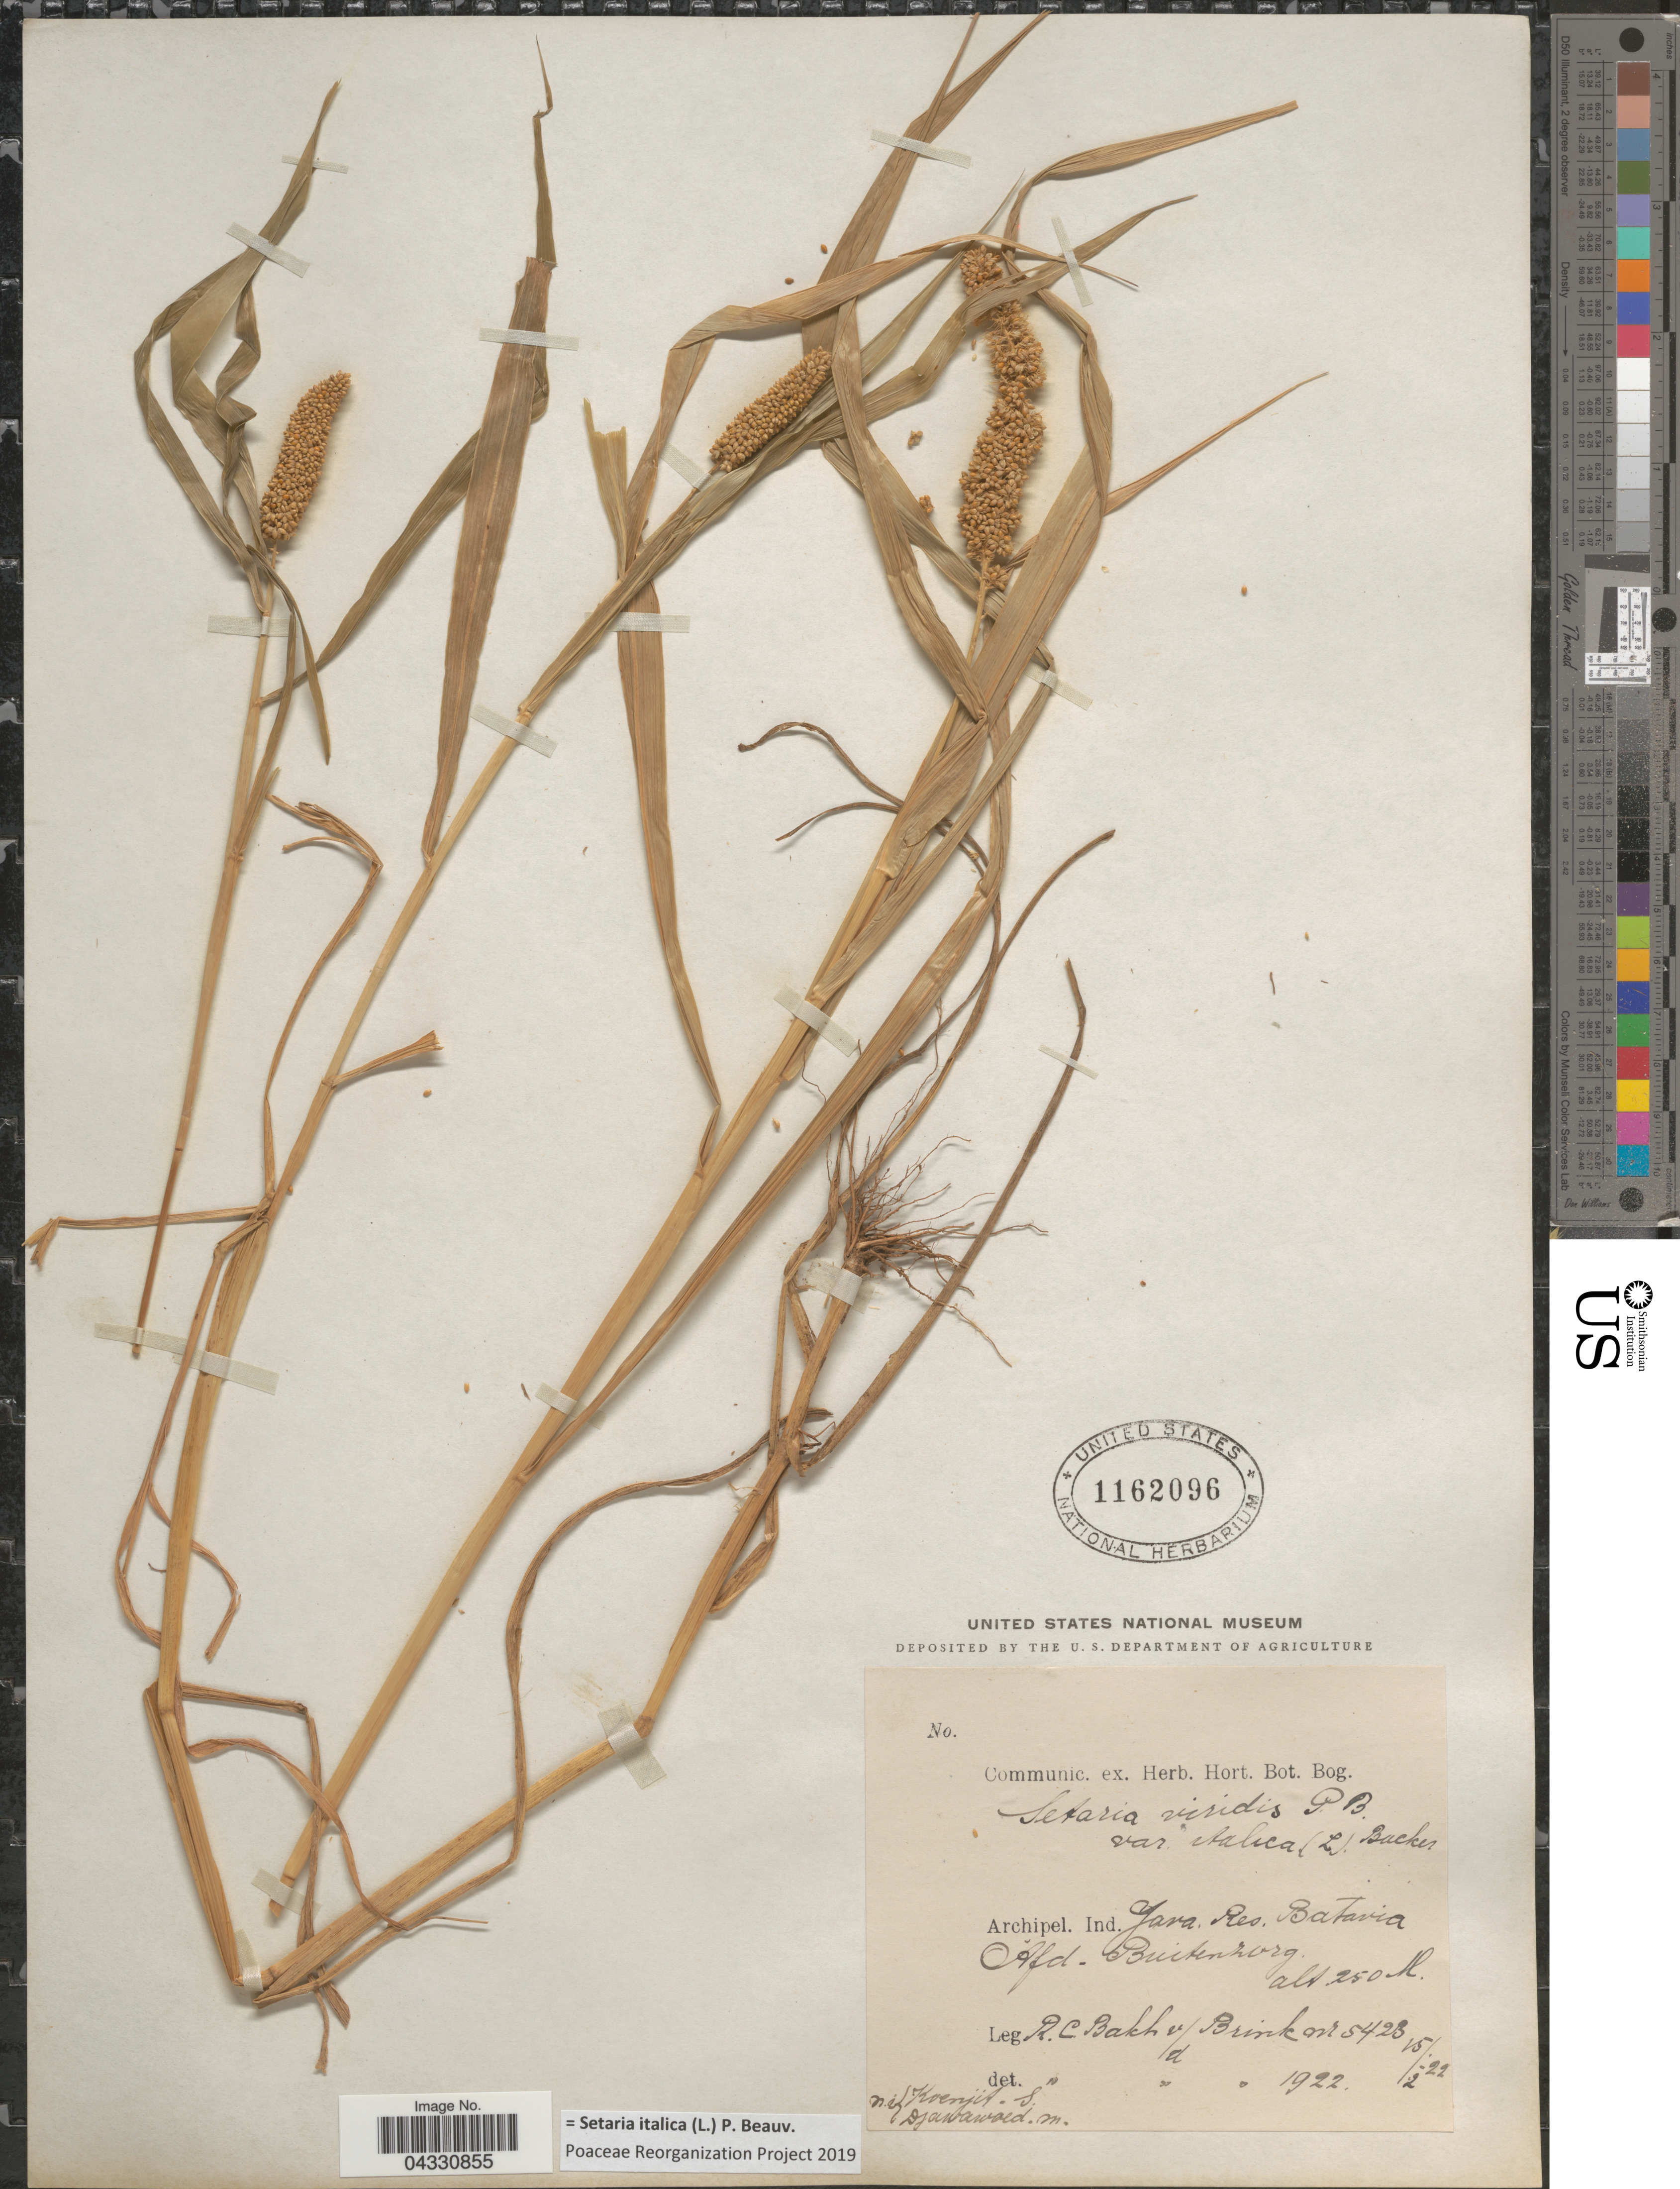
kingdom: Plantae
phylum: Tracheophyta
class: Liliopsida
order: Poales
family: Poaceae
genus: Setaria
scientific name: Setaria italica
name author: (L.) P. Beauv.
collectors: R. C. Bakhuizen van den Brink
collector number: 5423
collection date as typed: Transcribed d/m/y: 15/2/22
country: Indonesia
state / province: Java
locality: Archipel. Ind. Java. Res. Batavia. Afd-Buitenzorg.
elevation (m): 250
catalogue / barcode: US 1162096